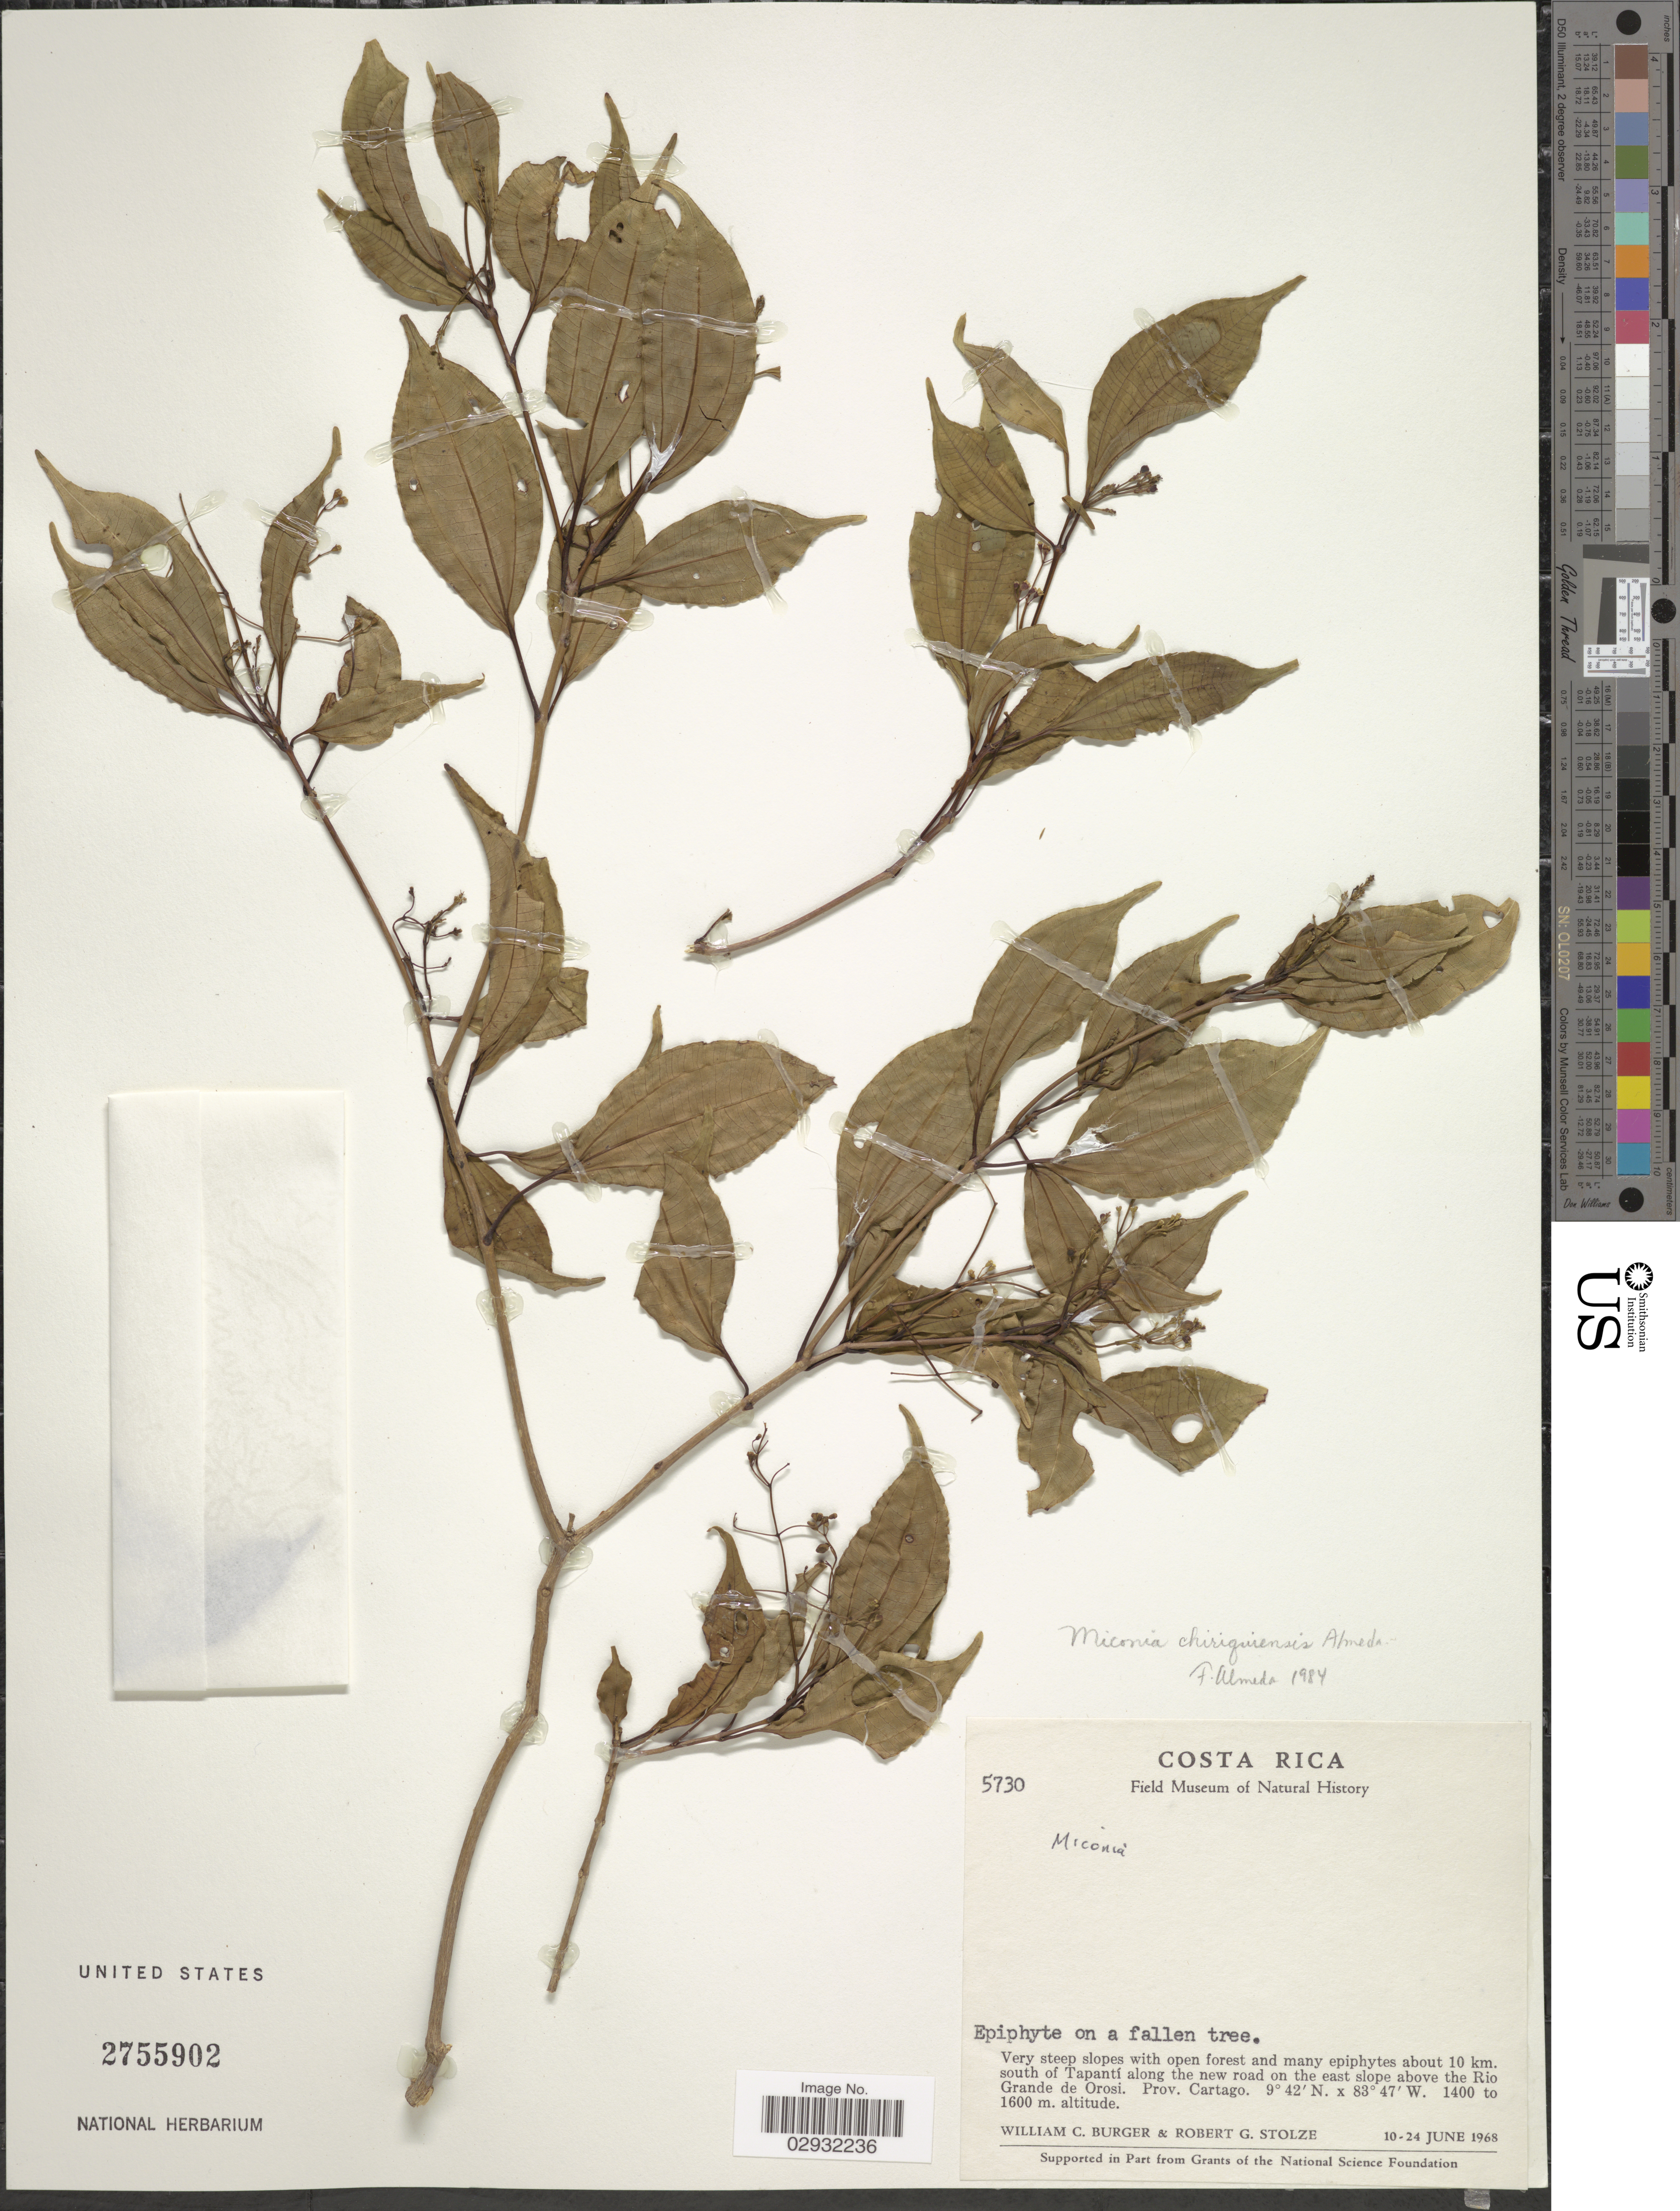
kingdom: Plantae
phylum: Tracheophyta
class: Magnoliopsida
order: Myrtales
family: Melastomataceae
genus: Miconia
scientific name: Miconia chiriquiensis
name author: Almeda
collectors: W. Burger & R. G. Stolze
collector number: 5730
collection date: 1968-06-10/1968-06-24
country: Costa Rica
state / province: Cartago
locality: About 10 km. south of Tapantí along the new road on the east slope above the Rio Grande de Orosi, Prov. Cartago.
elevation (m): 1400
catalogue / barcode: US 2755902